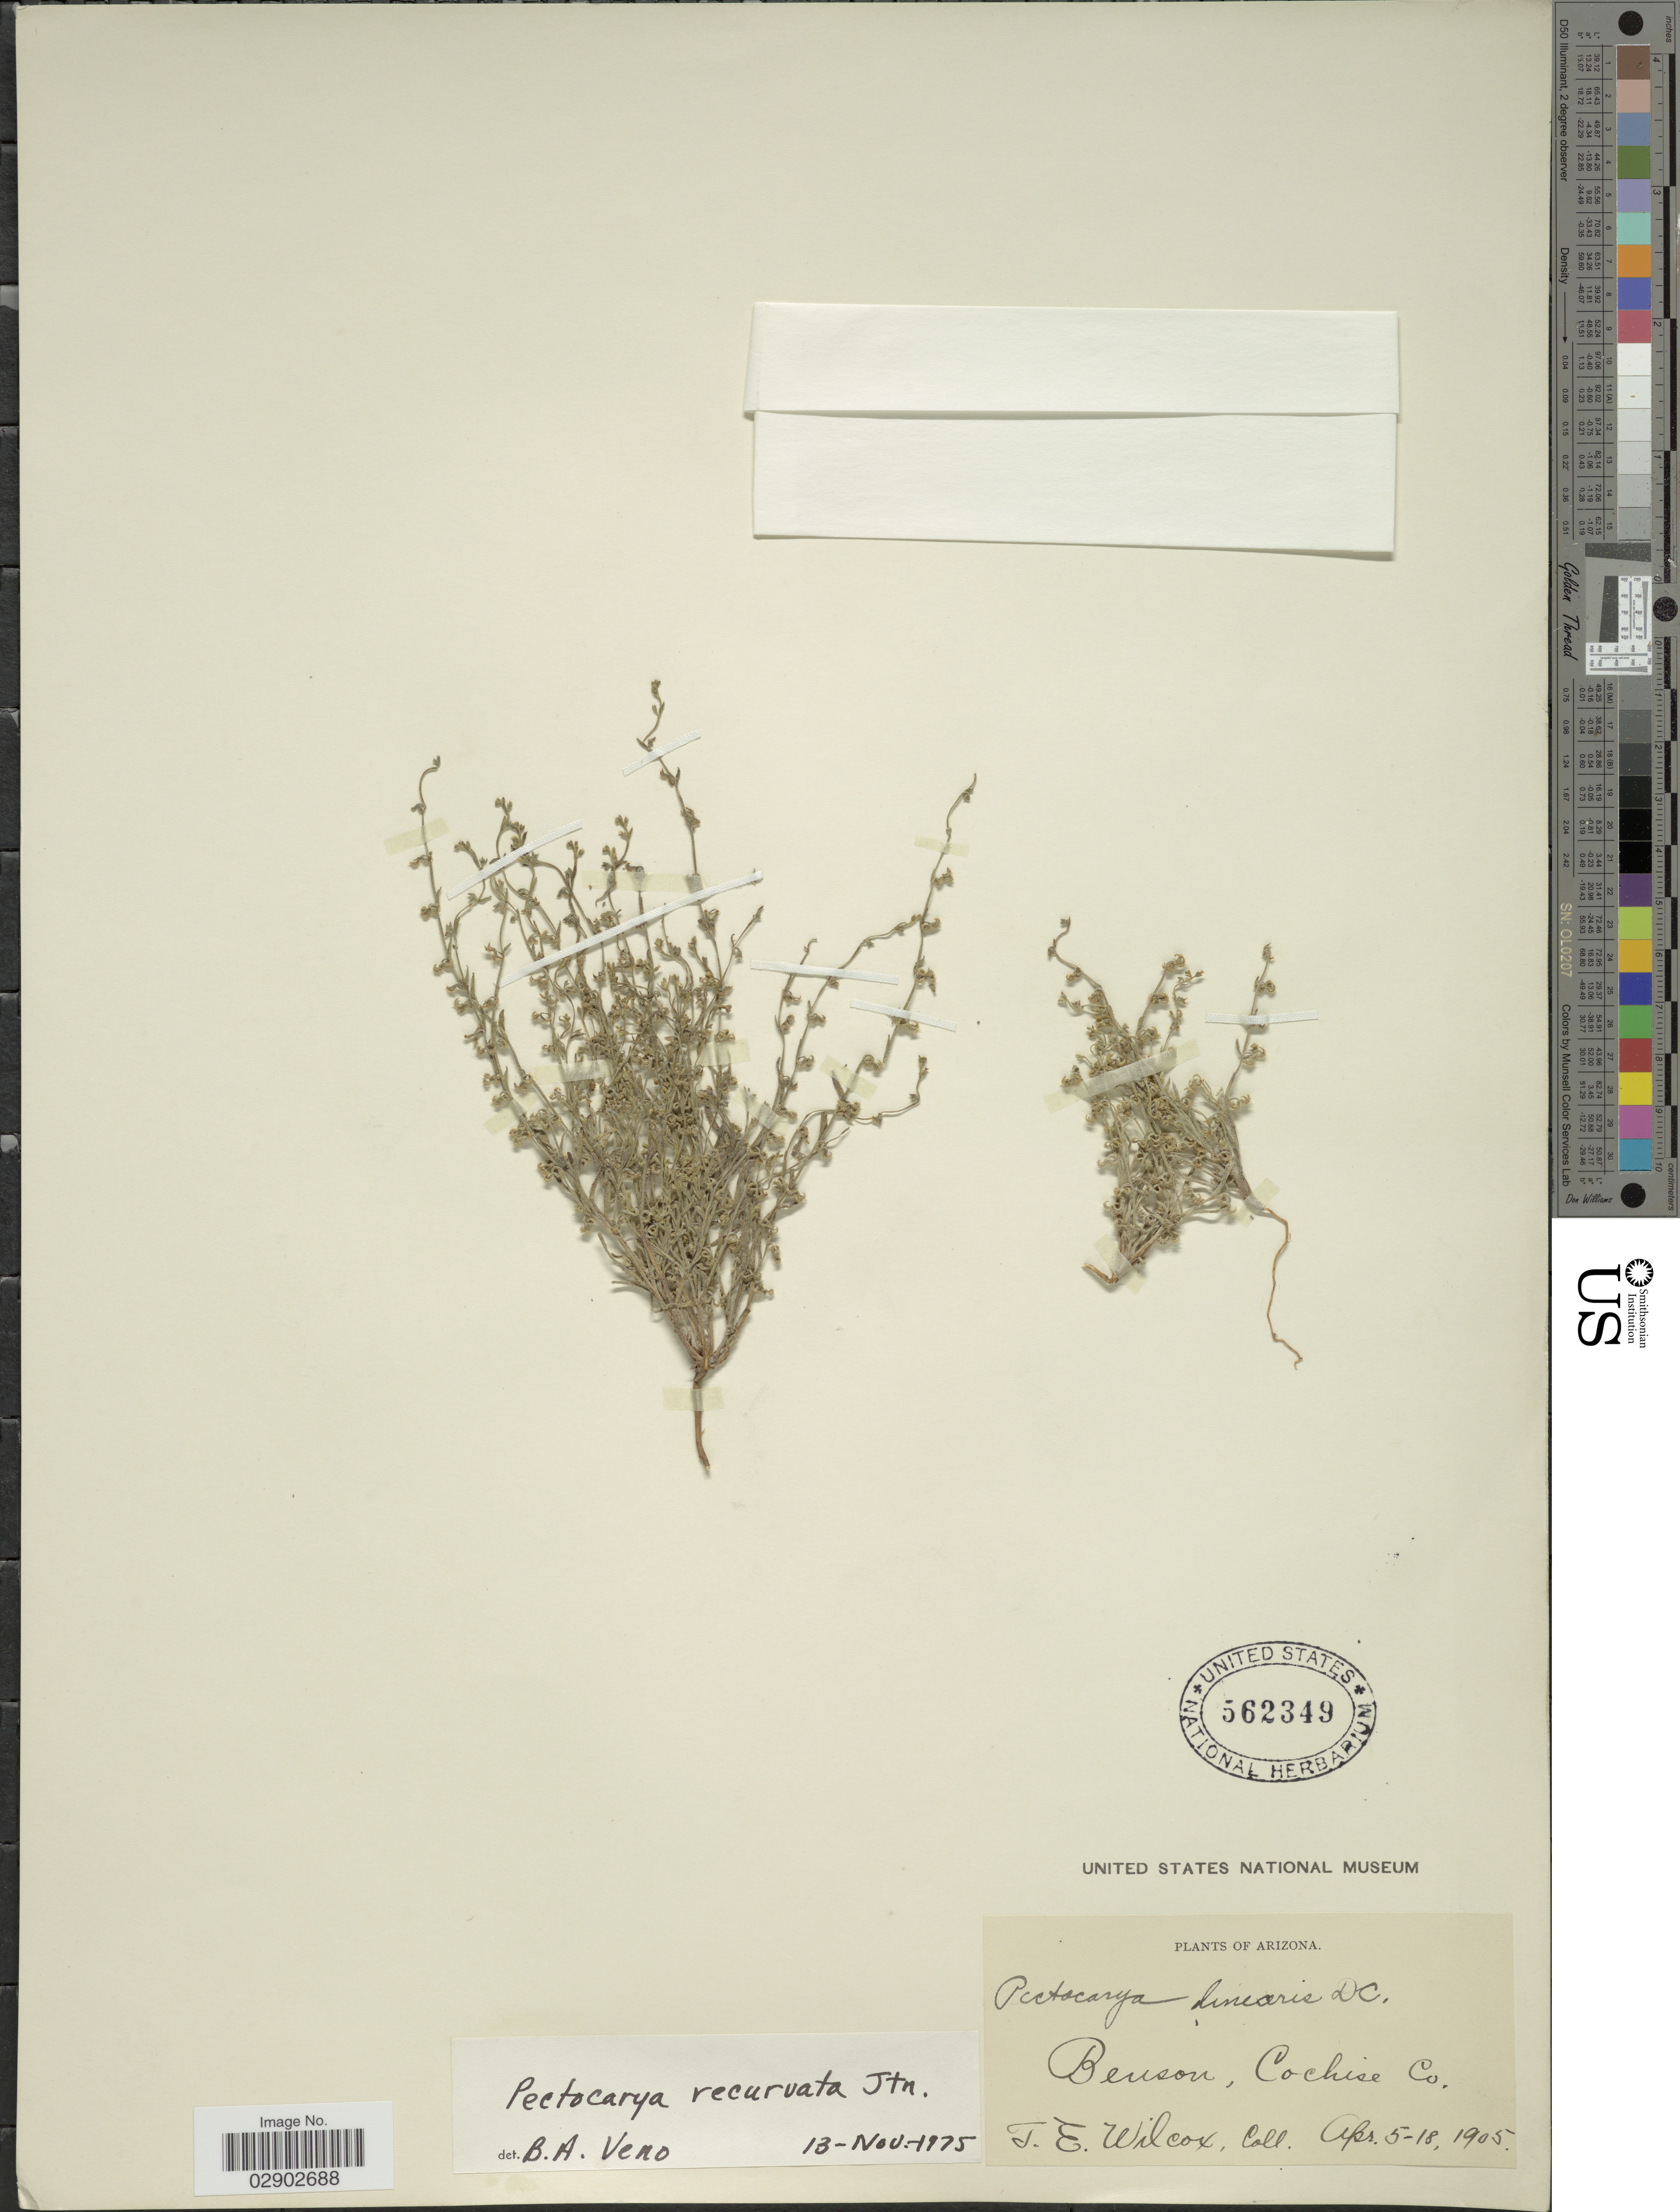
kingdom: Plantae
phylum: Tracheophyta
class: Magnoliopsida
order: Boraginales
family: Boraginaceae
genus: Pectocarya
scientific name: Pectocarya recurvata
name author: I.M. Johnst.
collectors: T. E. Wilcox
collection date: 1905-04-05/1905-04-18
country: United States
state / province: Arizona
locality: Benson, Cochise Co.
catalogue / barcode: US 562349